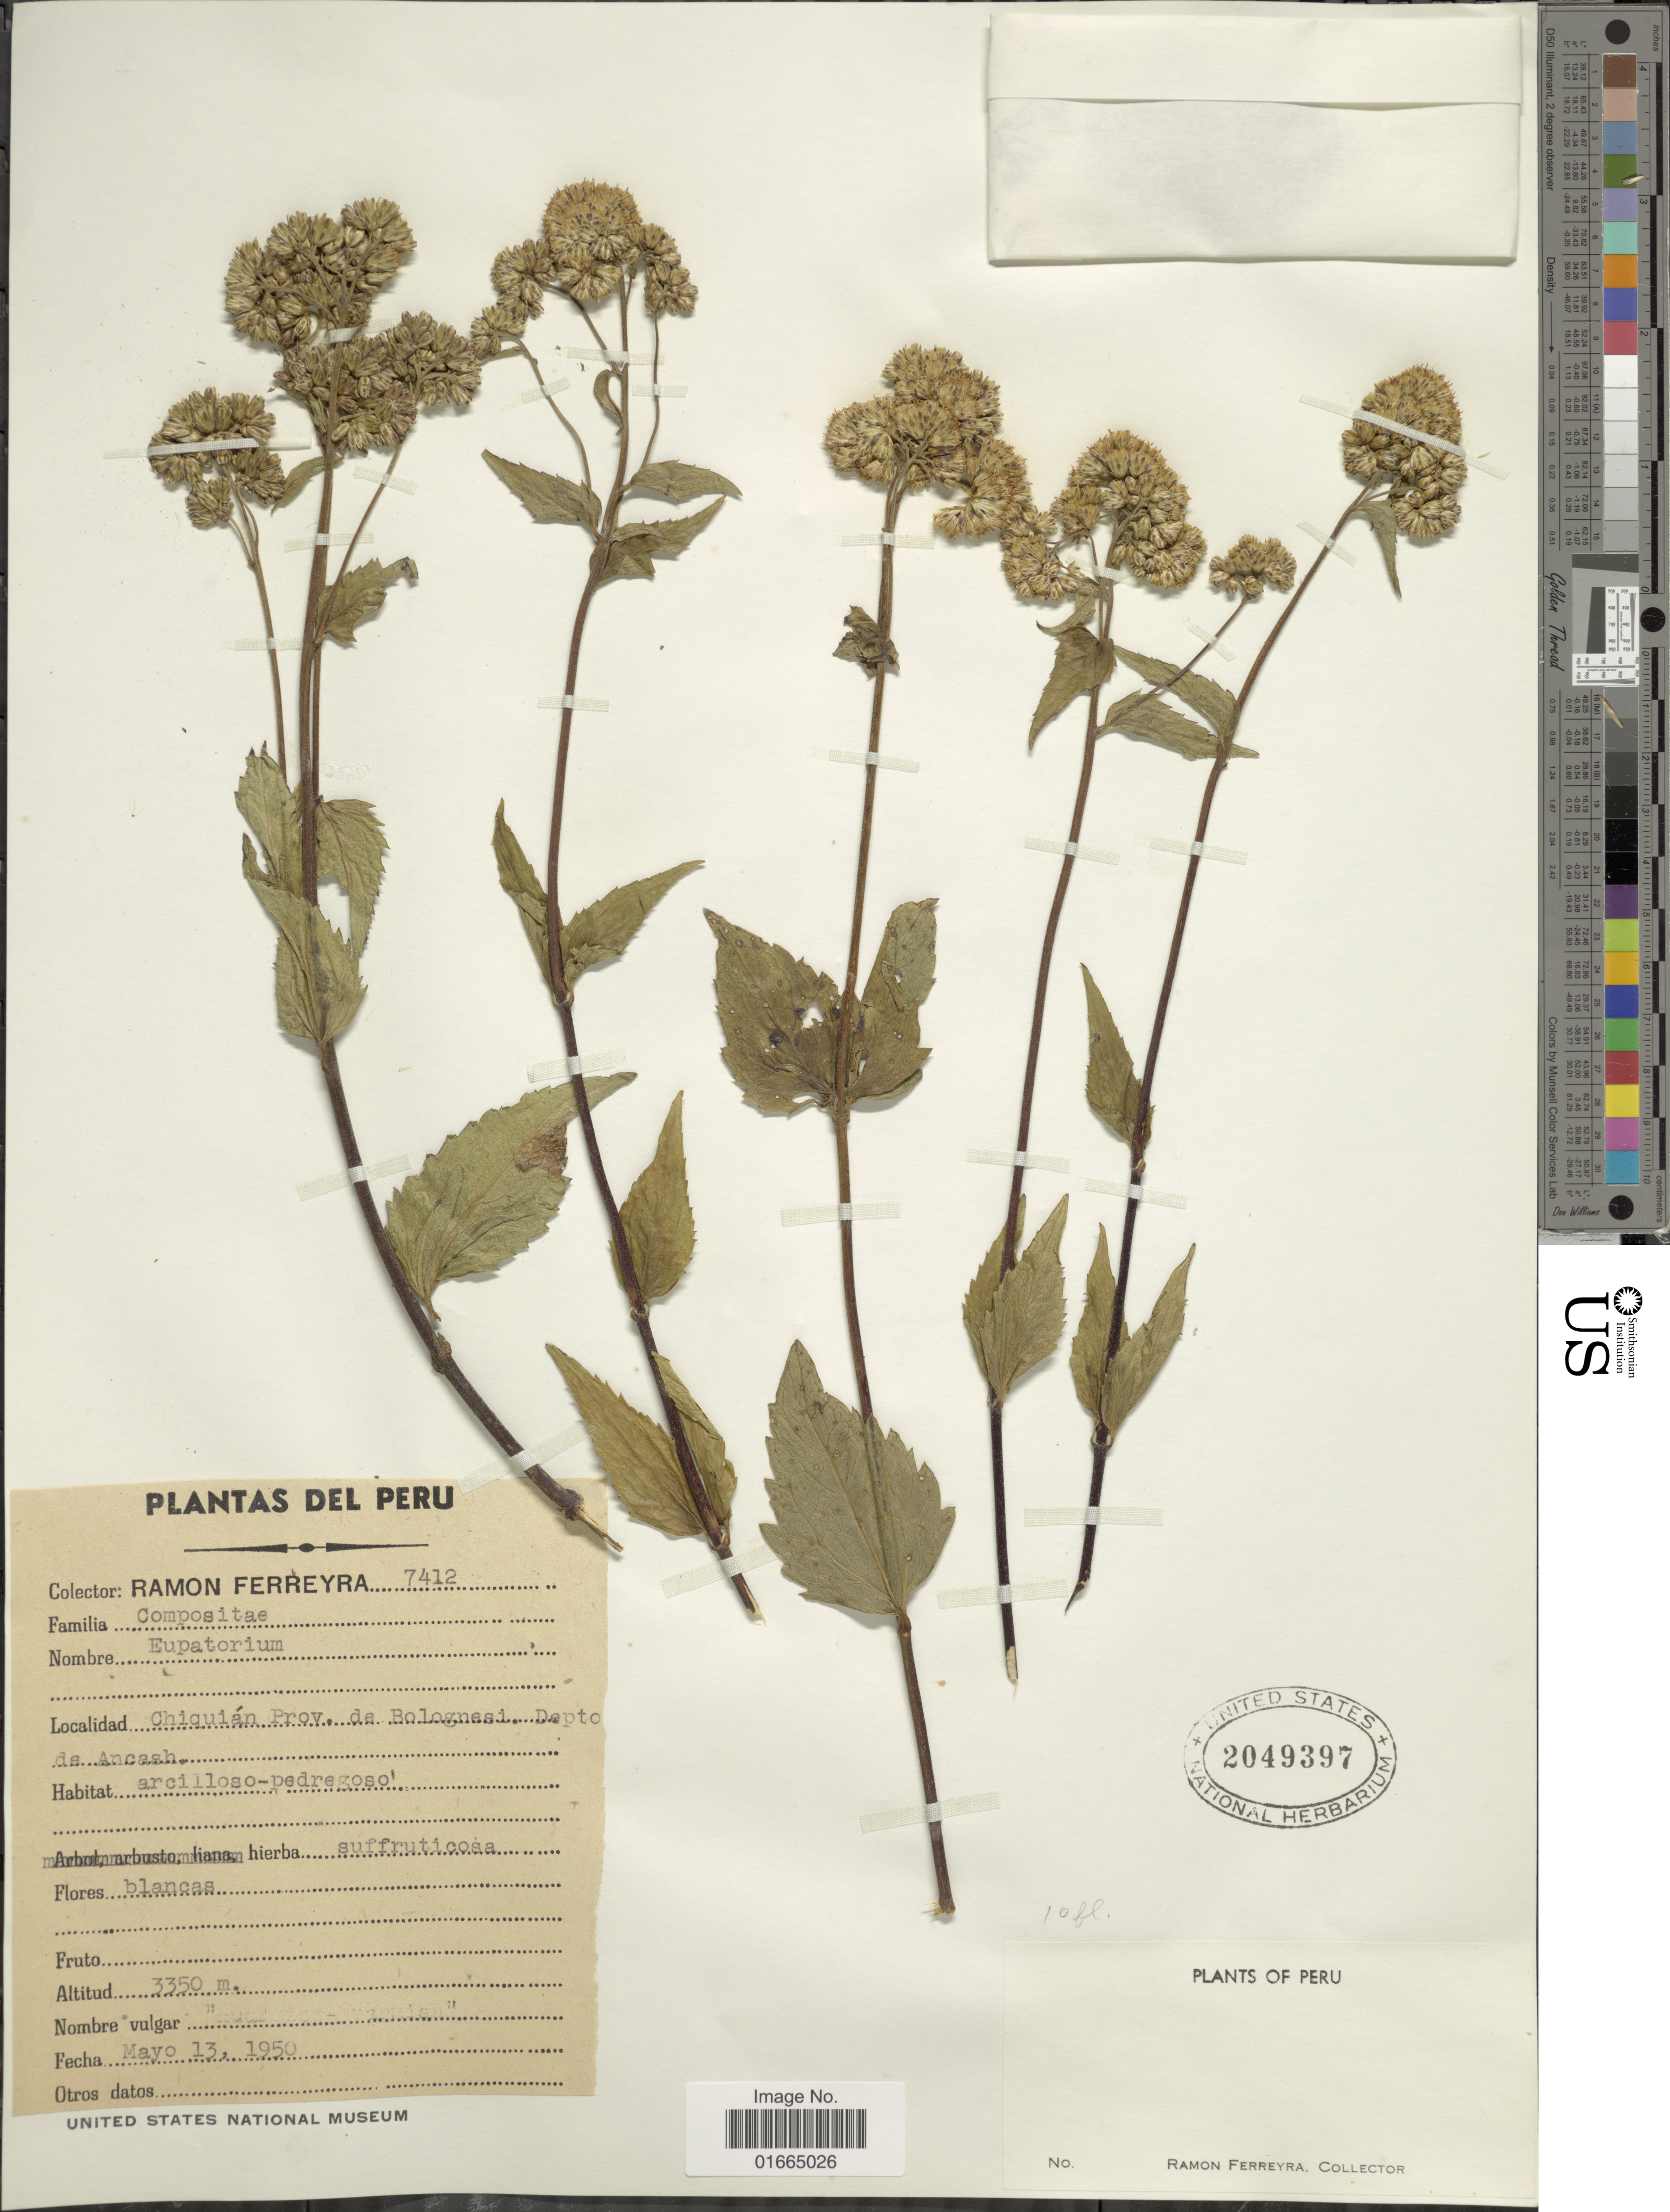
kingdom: Plantae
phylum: Tracheophyta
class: Magnoliopsida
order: Asterales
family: Asteraceae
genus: Cronquistianthus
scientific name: Cronquistianthus kalenbornianus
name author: (B.L. Rob.) R.M. King & H. Rob.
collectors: R. A. Ferreyra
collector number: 7412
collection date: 1950-05-13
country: Peru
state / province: Ancash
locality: Chiquián Prov. de Bolognesi Depto. As Ancash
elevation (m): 3350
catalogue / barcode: US 2049397